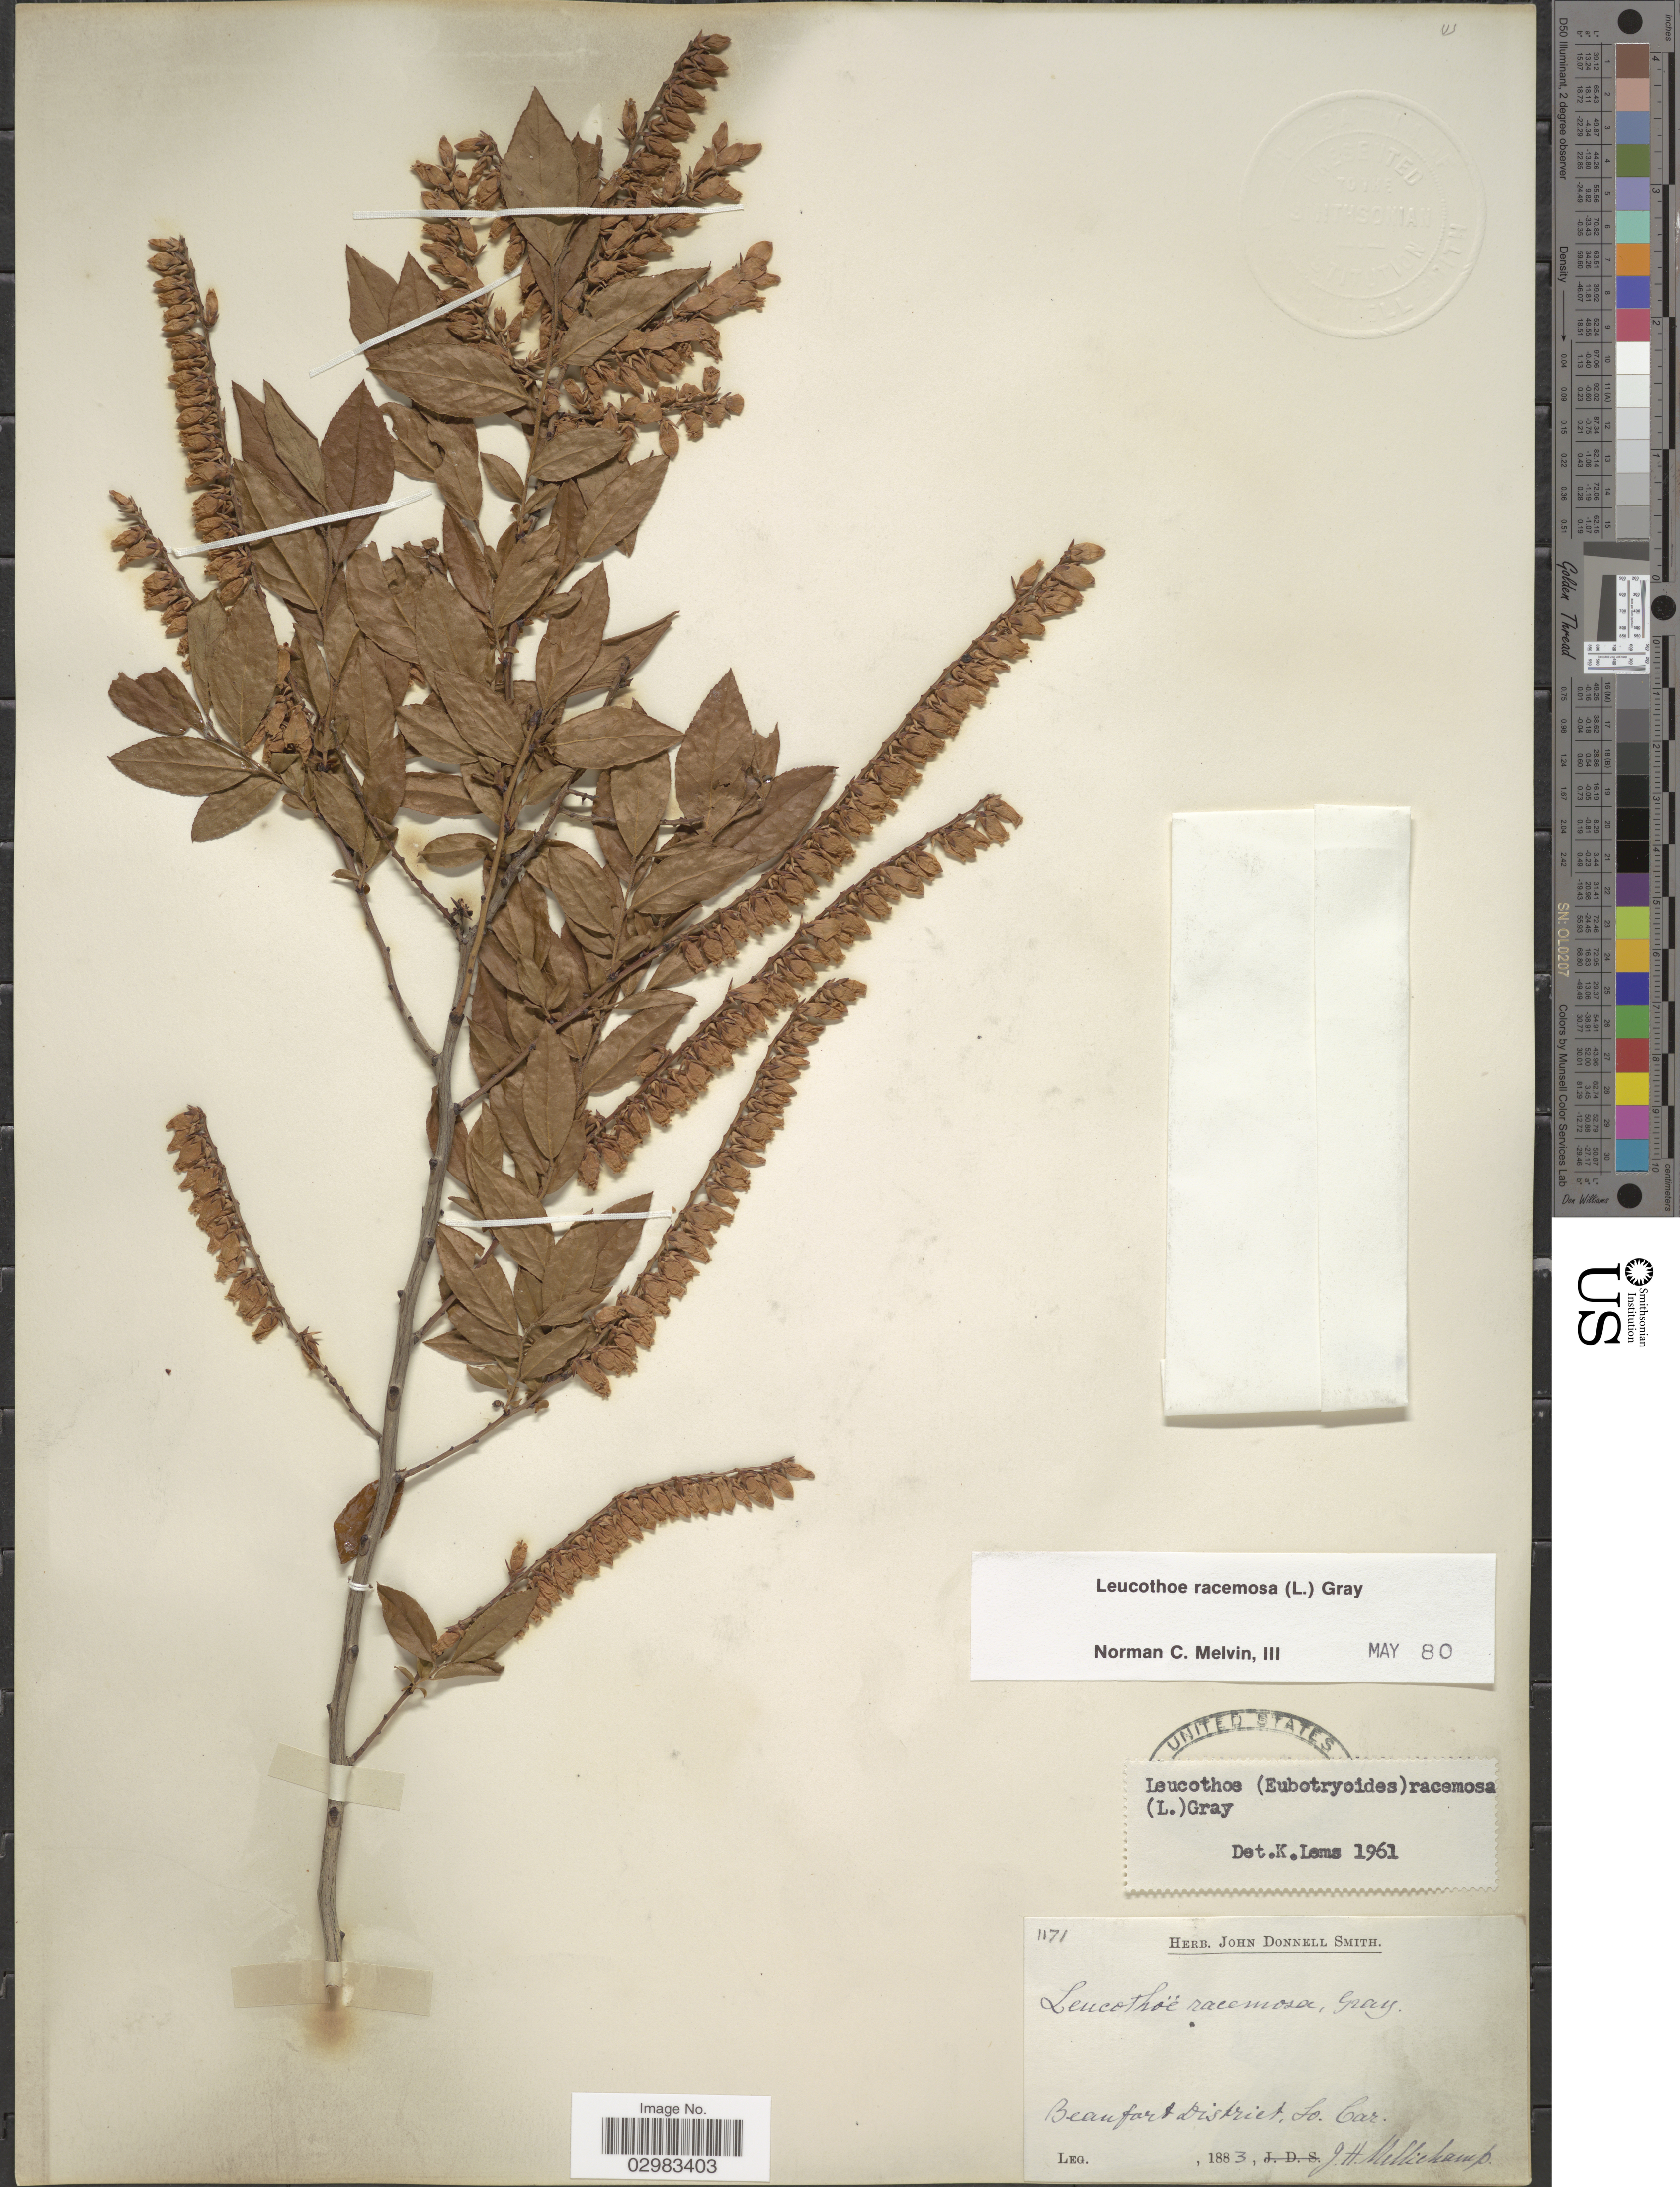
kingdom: Plantae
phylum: Tracheophyta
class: Magnoliopsida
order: Ericales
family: Ericaceae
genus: Leucothoe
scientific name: Leucothoë racemosa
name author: (L.) A. Gray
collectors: J. H. Mellichamp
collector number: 1171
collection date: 1883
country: United States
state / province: South Carolina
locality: Beaufort District.